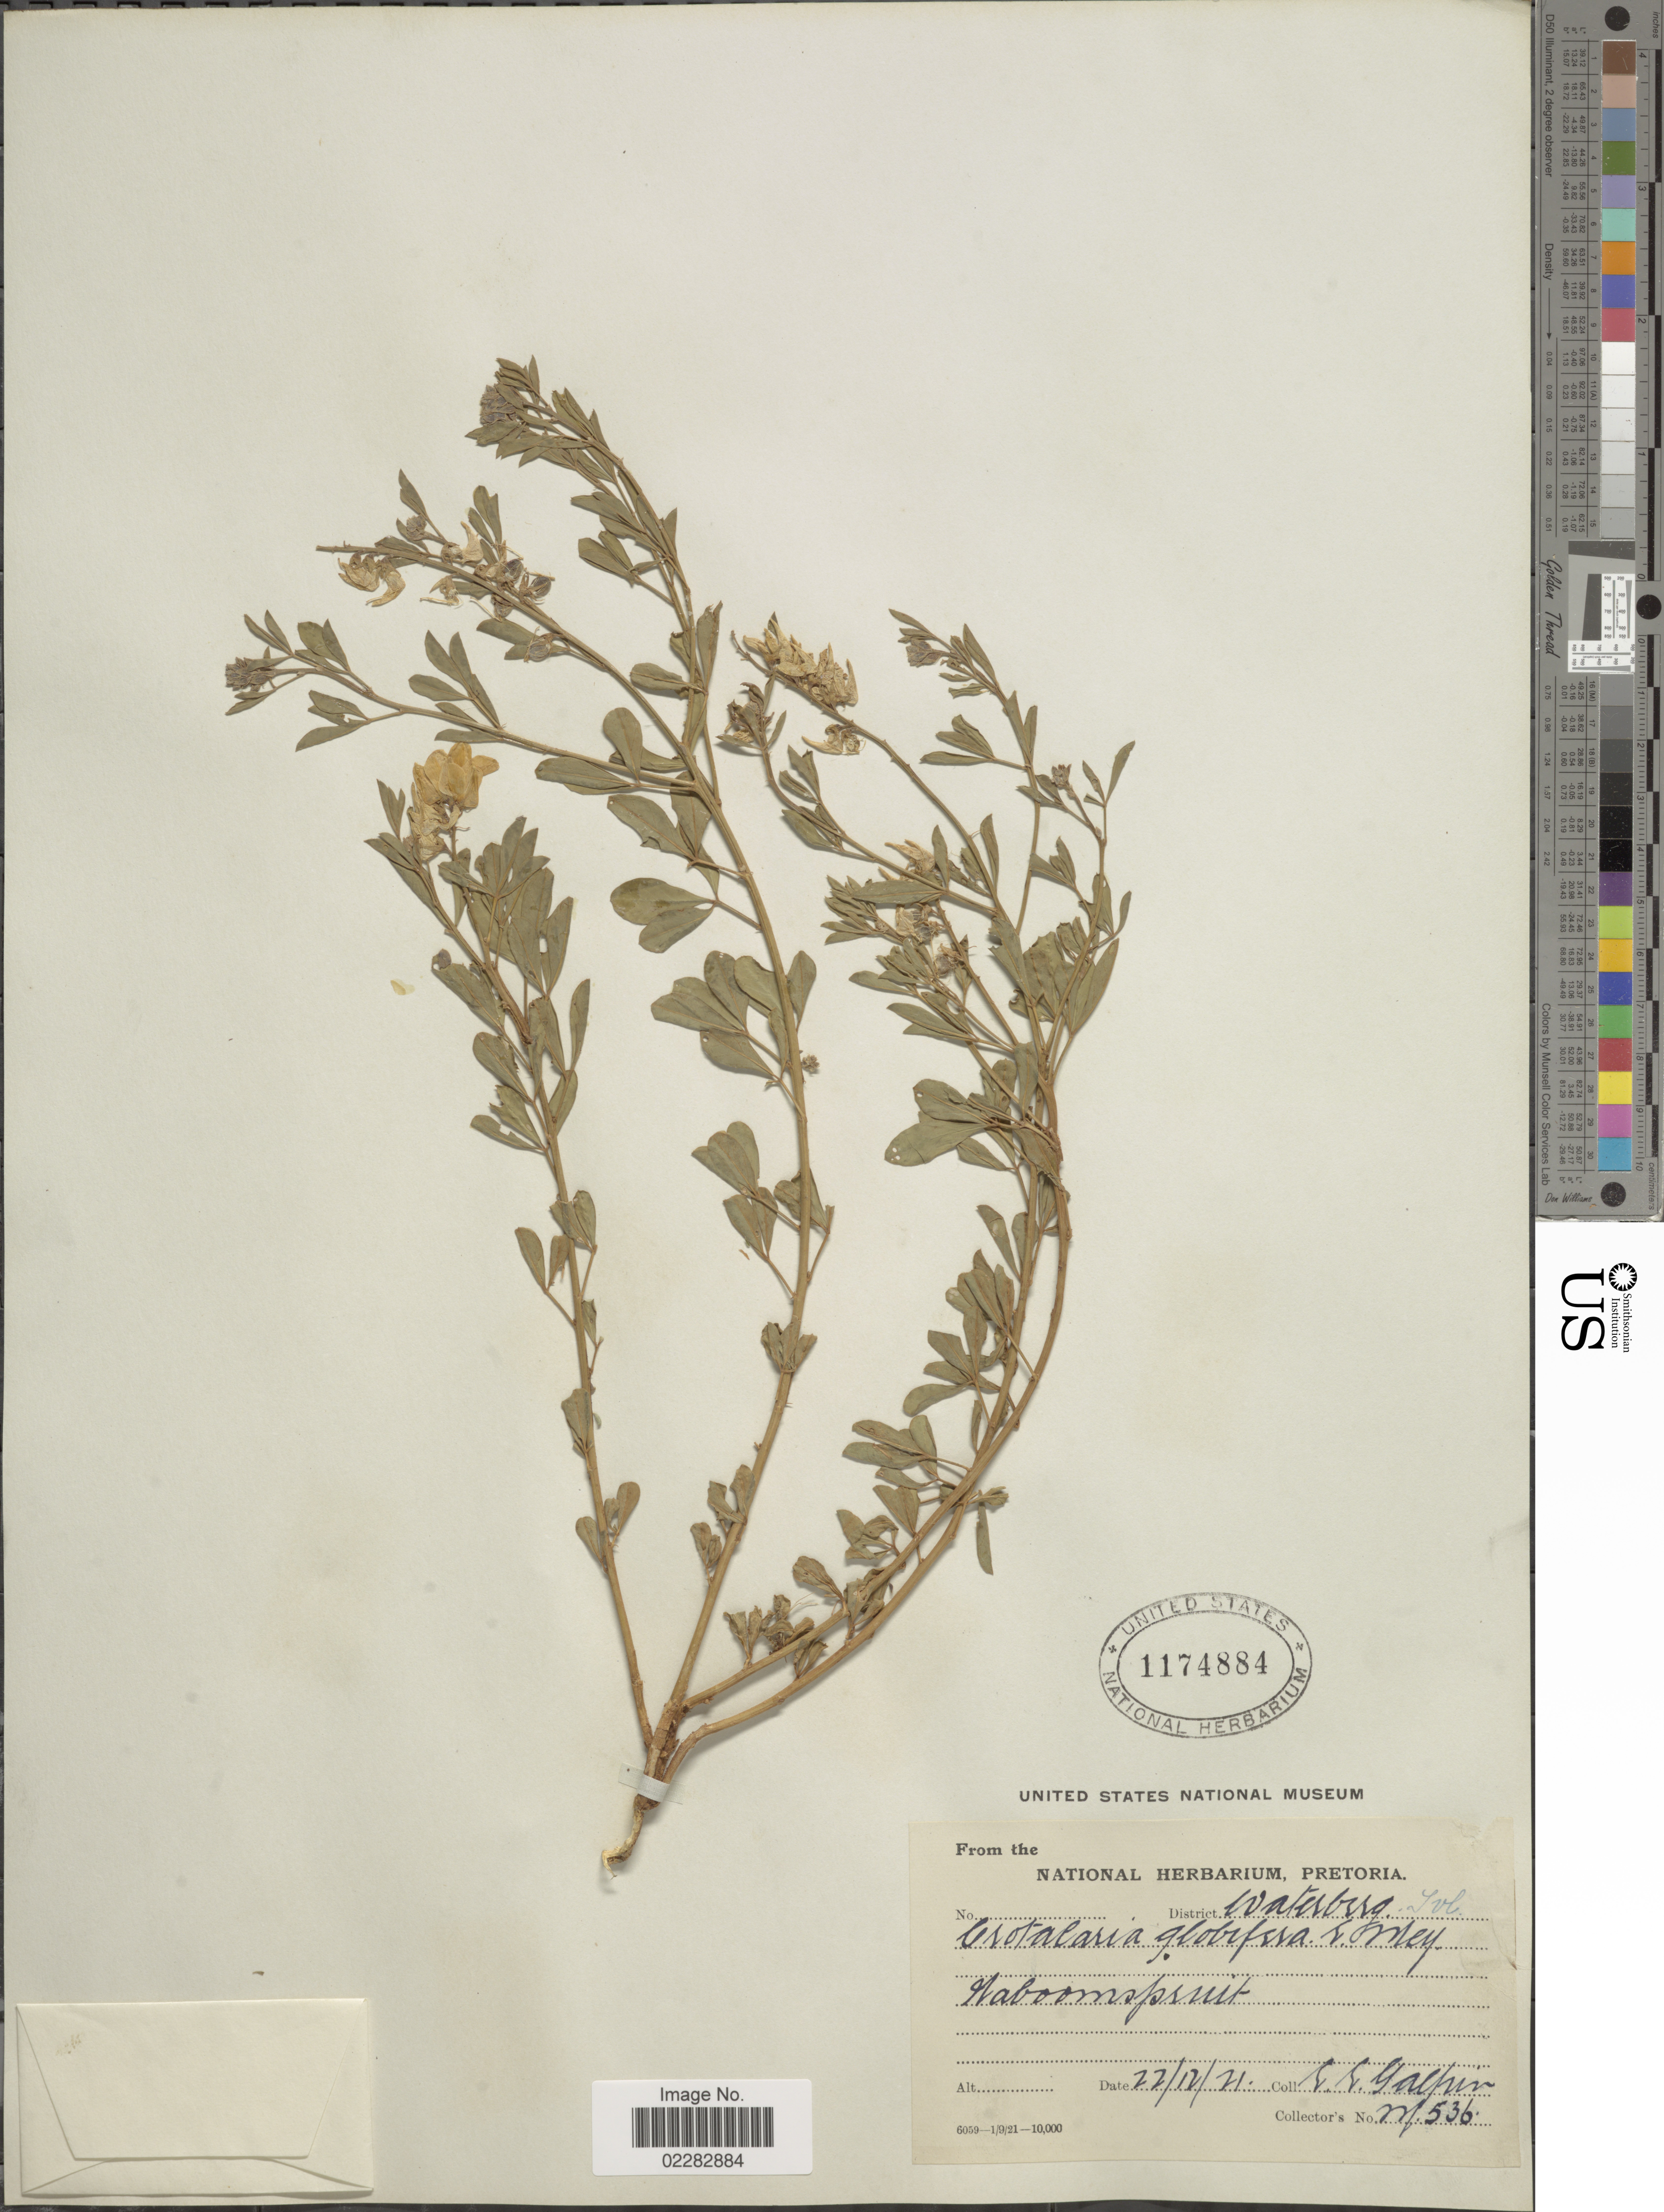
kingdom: Plantae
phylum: Tracheophyta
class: Magnoliopsida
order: Fabales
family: Fabaceae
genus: Crotalaria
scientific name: Crotalaria globifera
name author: E. Mey.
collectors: E. Galpin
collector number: n1536*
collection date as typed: Transcribed d/m/y: 22/12/21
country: South Africa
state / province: Limpopo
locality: District Waterberg, Naboomspruit.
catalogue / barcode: US 1174884